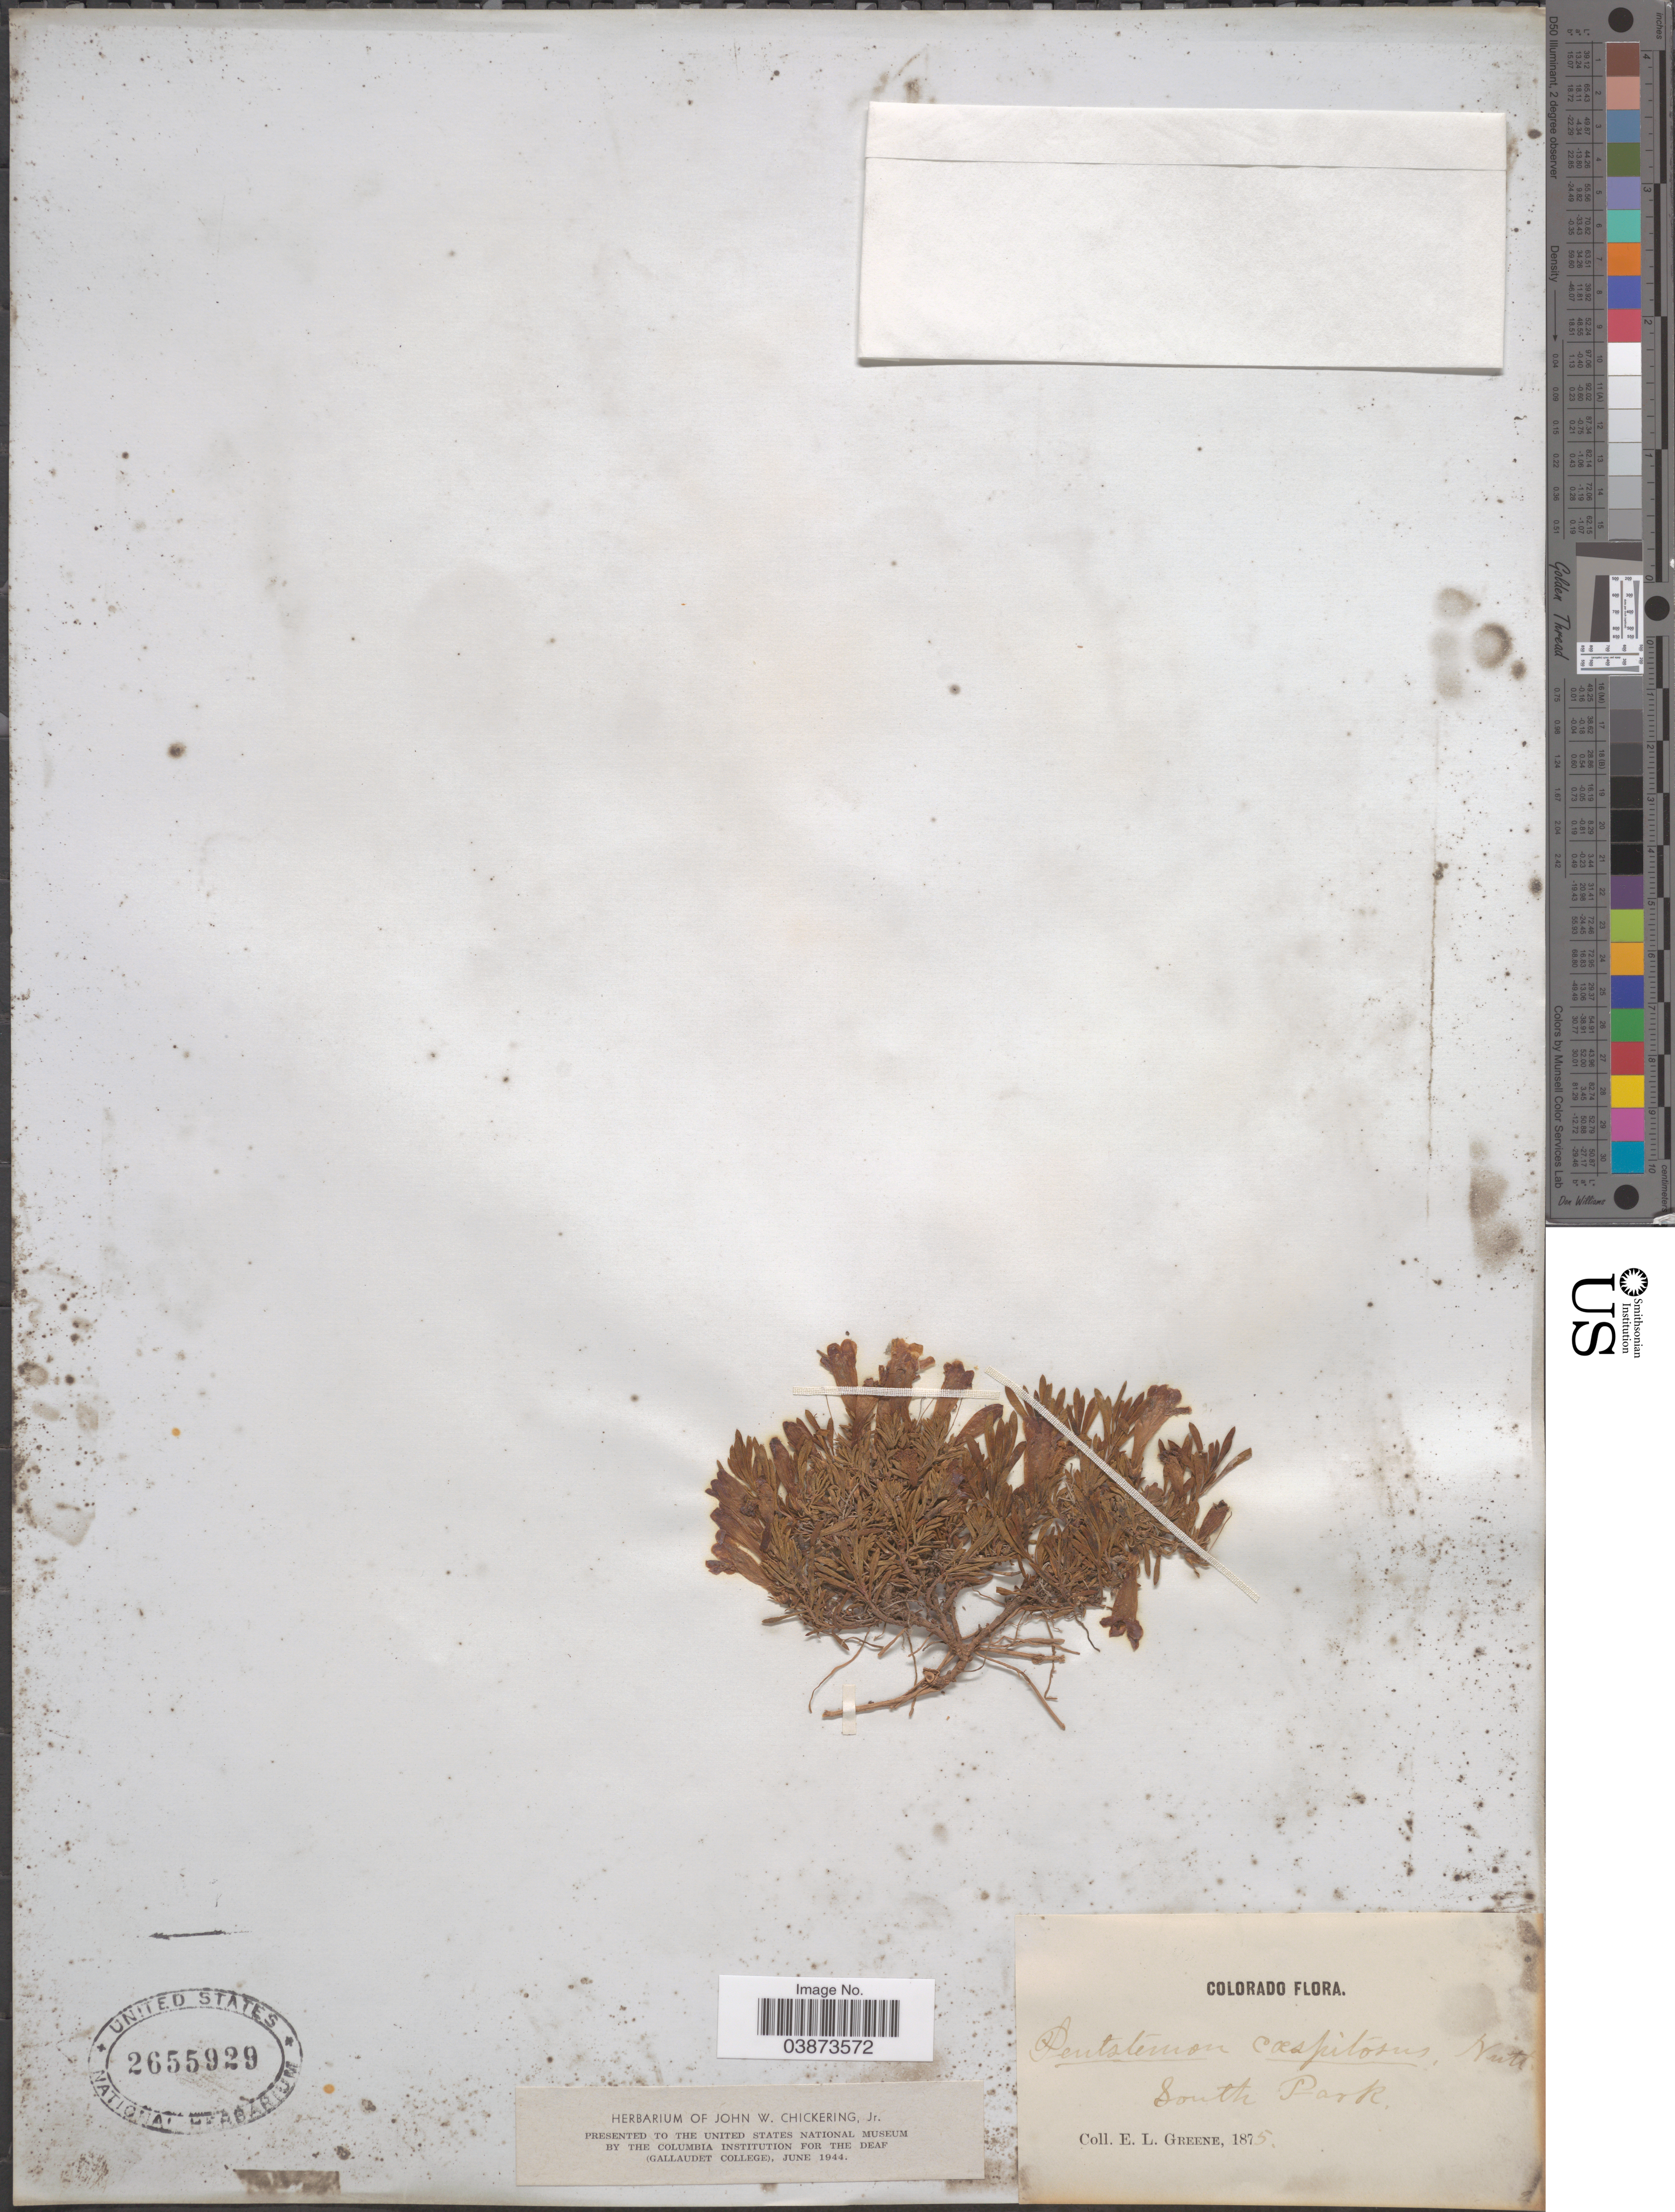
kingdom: Plantae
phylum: Tracheophyta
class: Magnoliopsida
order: Lamiales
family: Plantaginaceae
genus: Penstemon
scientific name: Penstemon caespitosus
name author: Nutt. ex A. Gray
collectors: E. L. Greene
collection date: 1875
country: United States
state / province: Colorado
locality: South Park.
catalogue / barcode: US 2655929